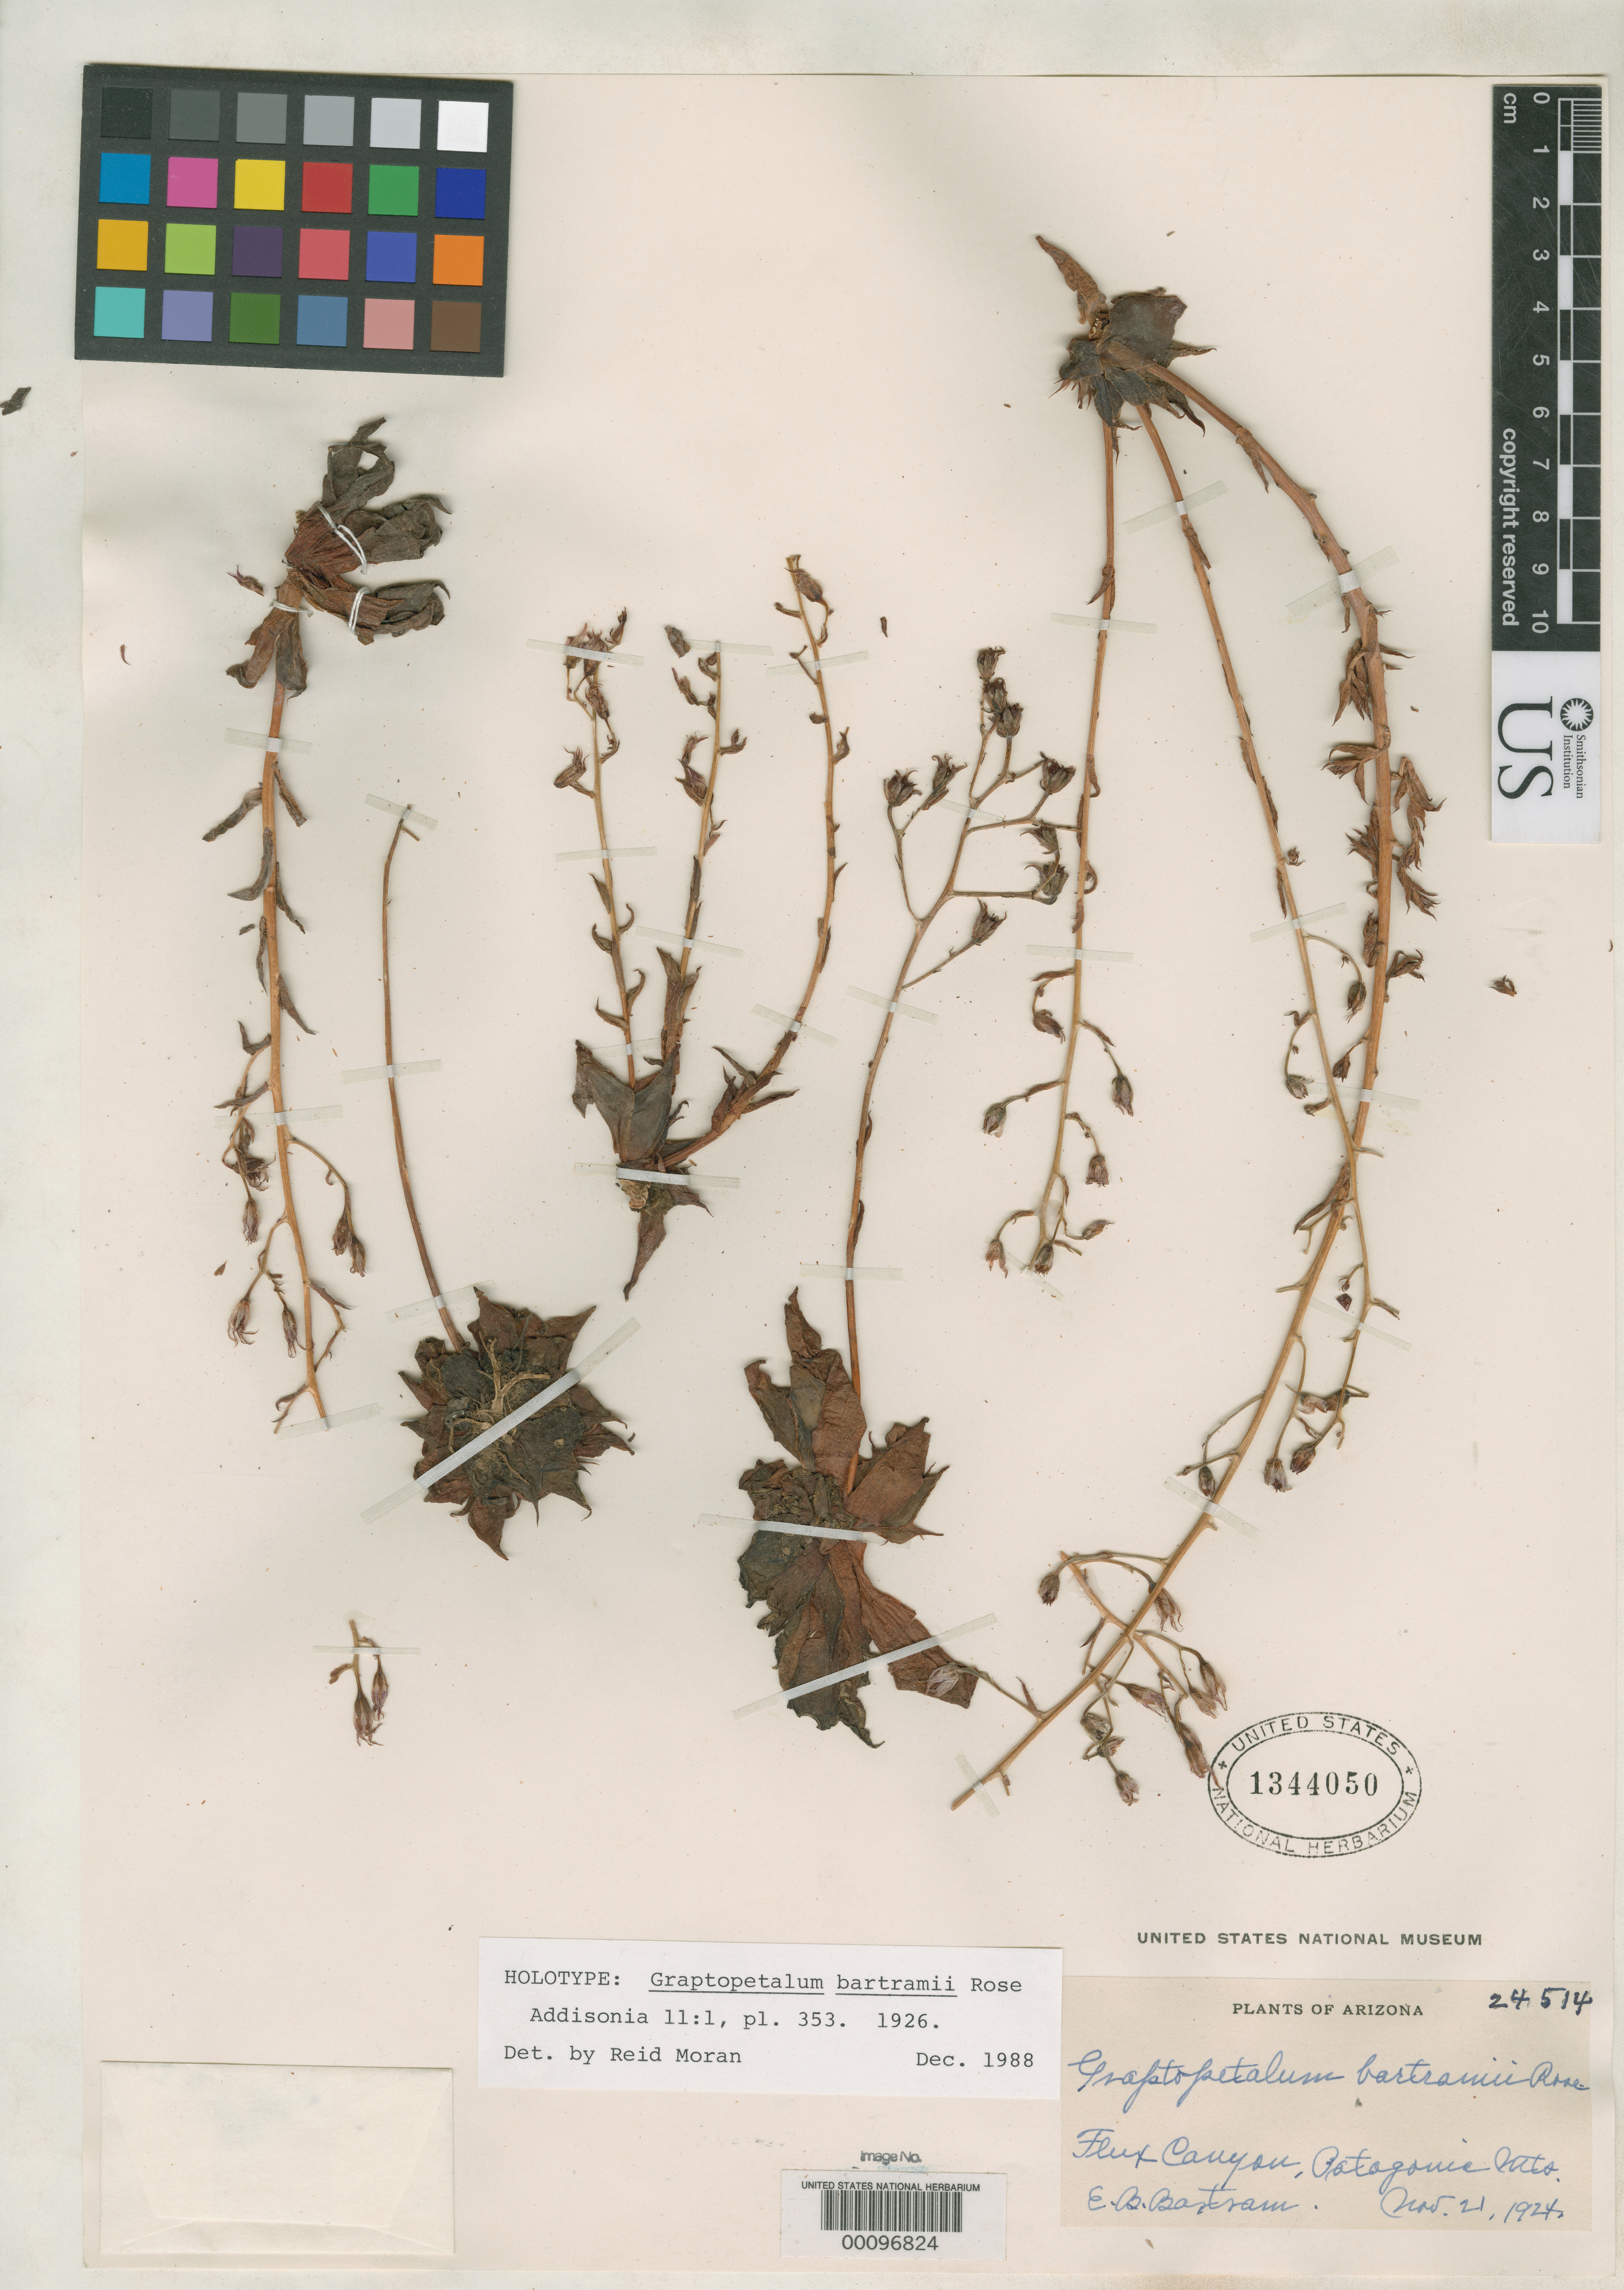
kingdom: Plantae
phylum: Tracheophyta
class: Magnoliopsida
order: Saxifragales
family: Crassulaceae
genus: Graptopetalum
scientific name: Graptopetalum bartramii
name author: Rose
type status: Possible Syntype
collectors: E. B. Bartram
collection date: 1924-11-21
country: United States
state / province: Arizona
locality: Flux Canyon, Patagonia Mts.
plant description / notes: This specimen annotated as holotype by R. Moran (1988) but does not precisely match any collection or specimen cited in protologue and dubiously type material. Protologue refers to several collections, including original collection (February 1923) and specimens flowering in cultivation (October 1923, October 1925) without designating a type.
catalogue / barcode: US 1344050